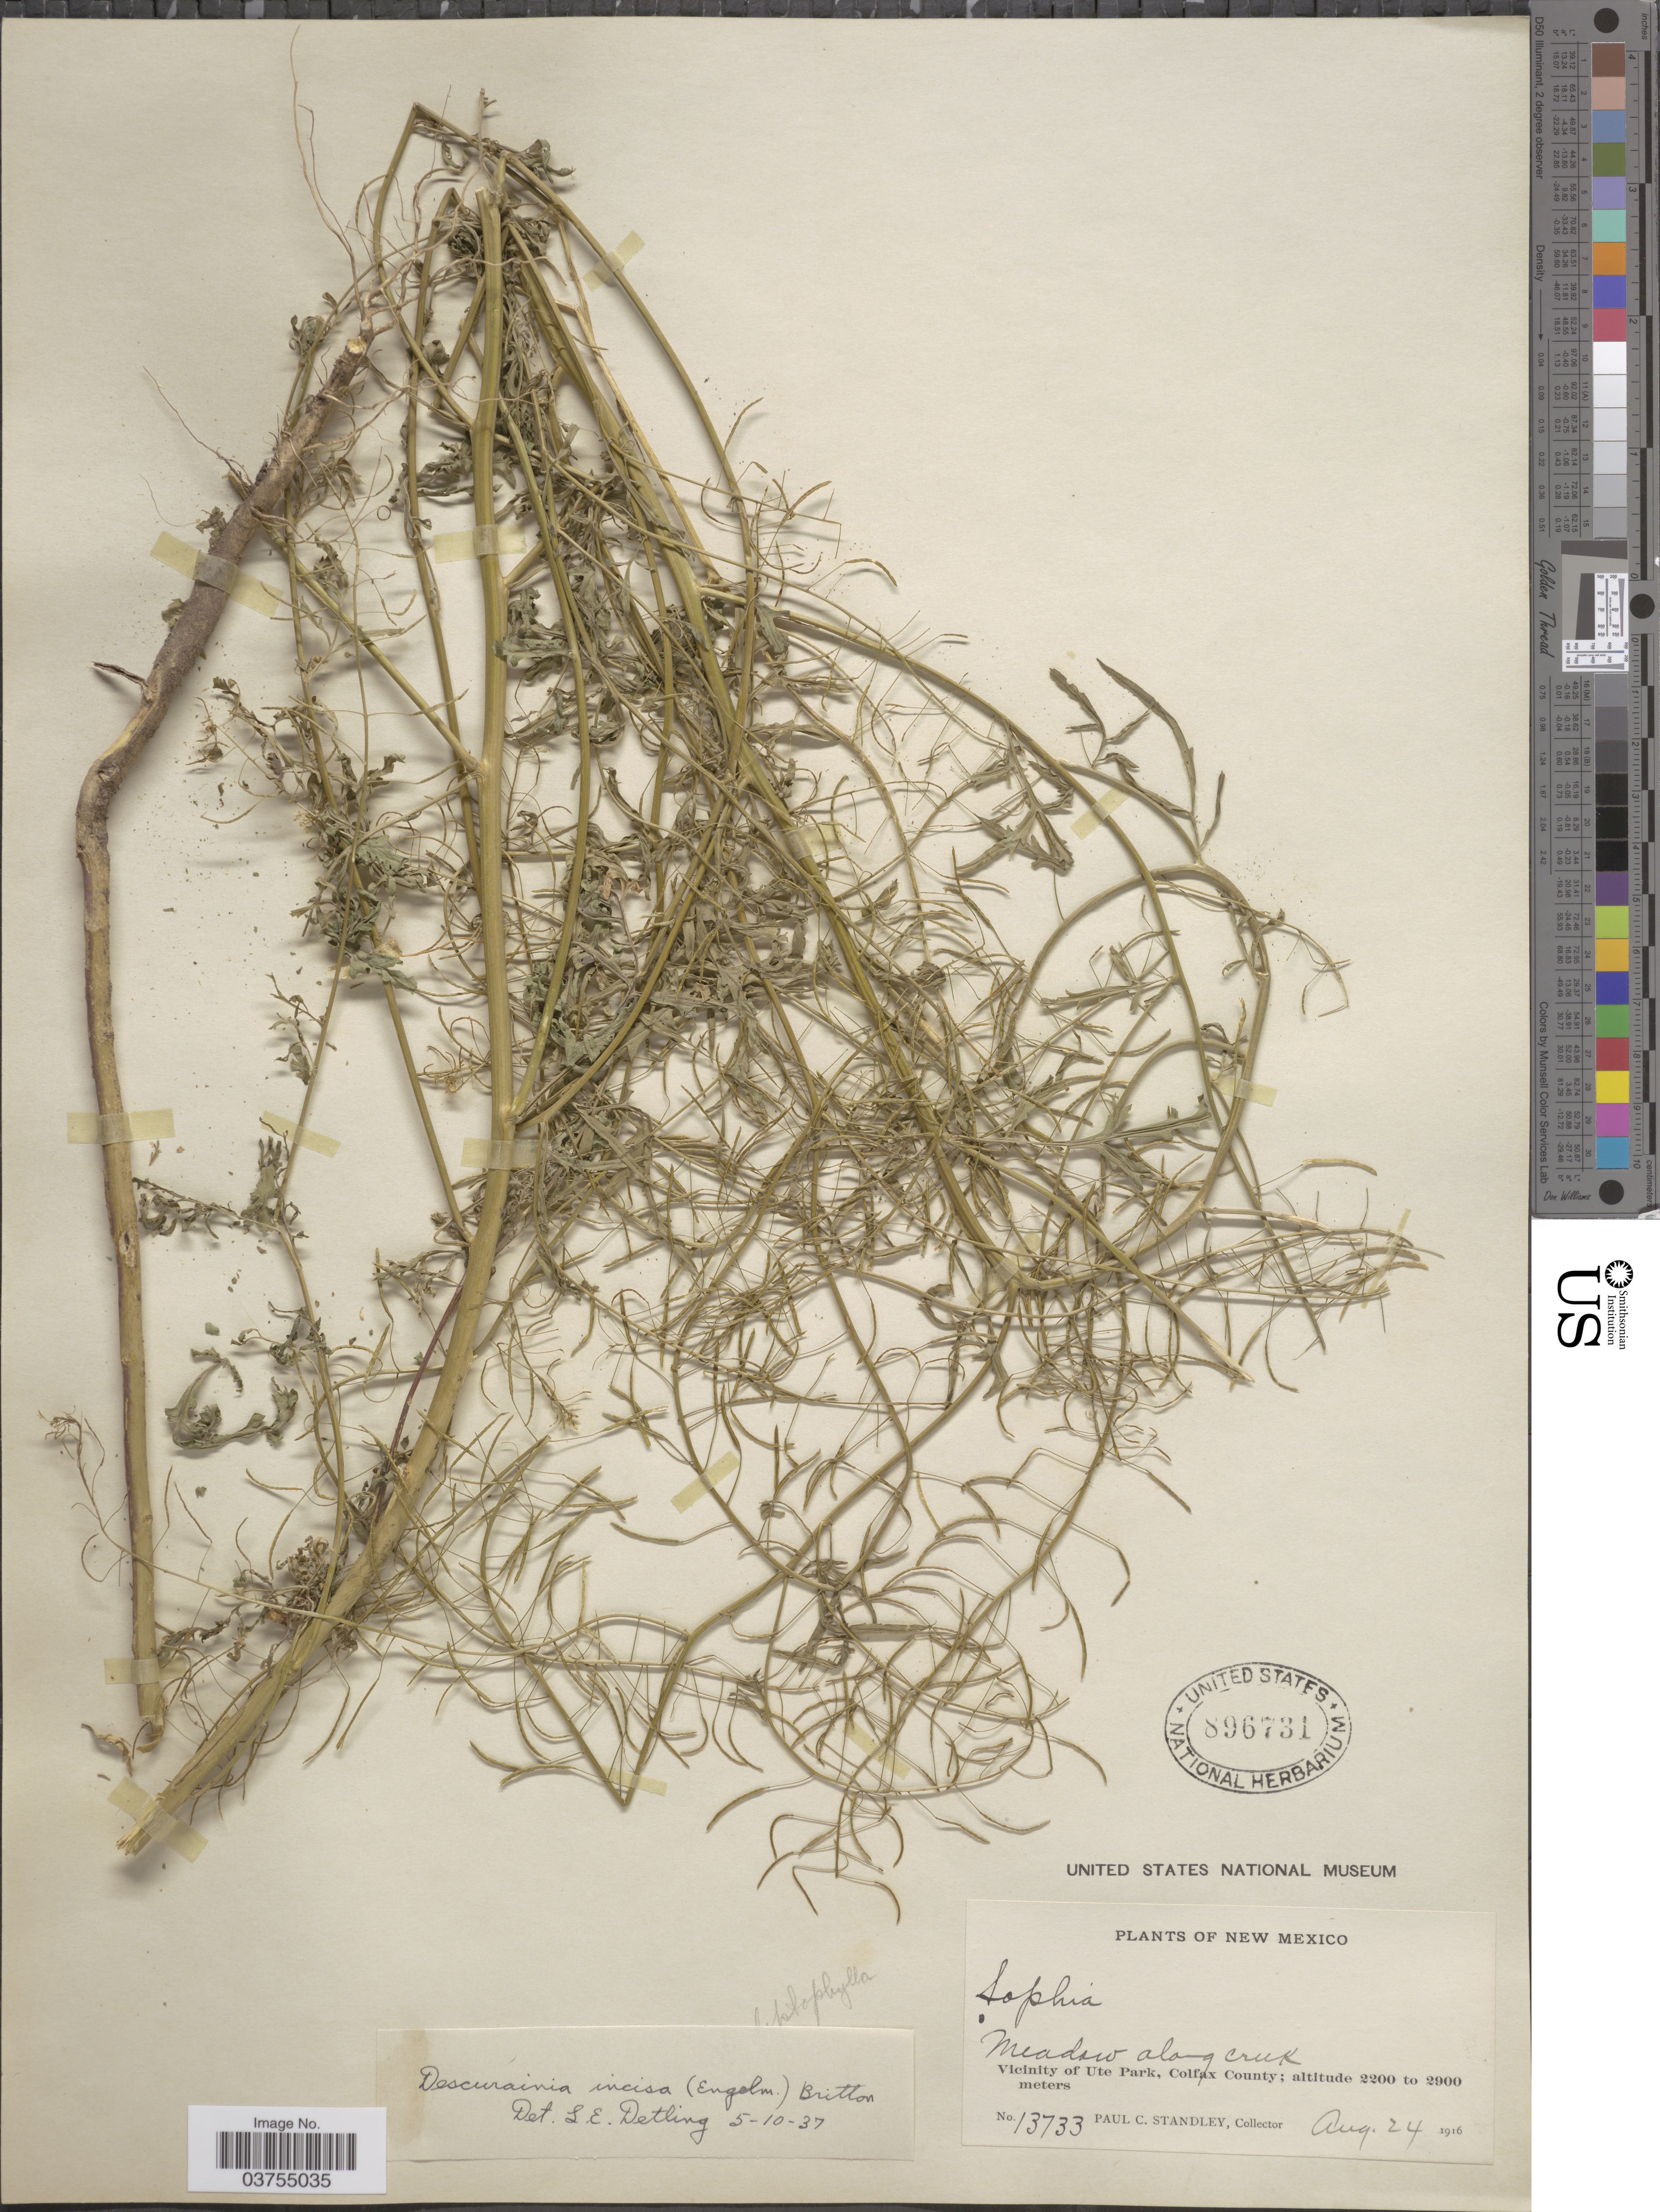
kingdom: Plantae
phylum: Tracheophyta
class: Magnoliopsida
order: Brassicales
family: Brassicaceae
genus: Descurainia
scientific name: Descurainia richardsonii subsp. incisa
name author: (Engelm. ex A. Gray) Detling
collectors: P. C. Standley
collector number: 13733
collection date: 1916-08-24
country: United States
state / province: New Mexico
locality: Meadow along creek. Vicinity of Ute Park, Colfax County.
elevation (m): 2200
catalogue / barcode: US 896731